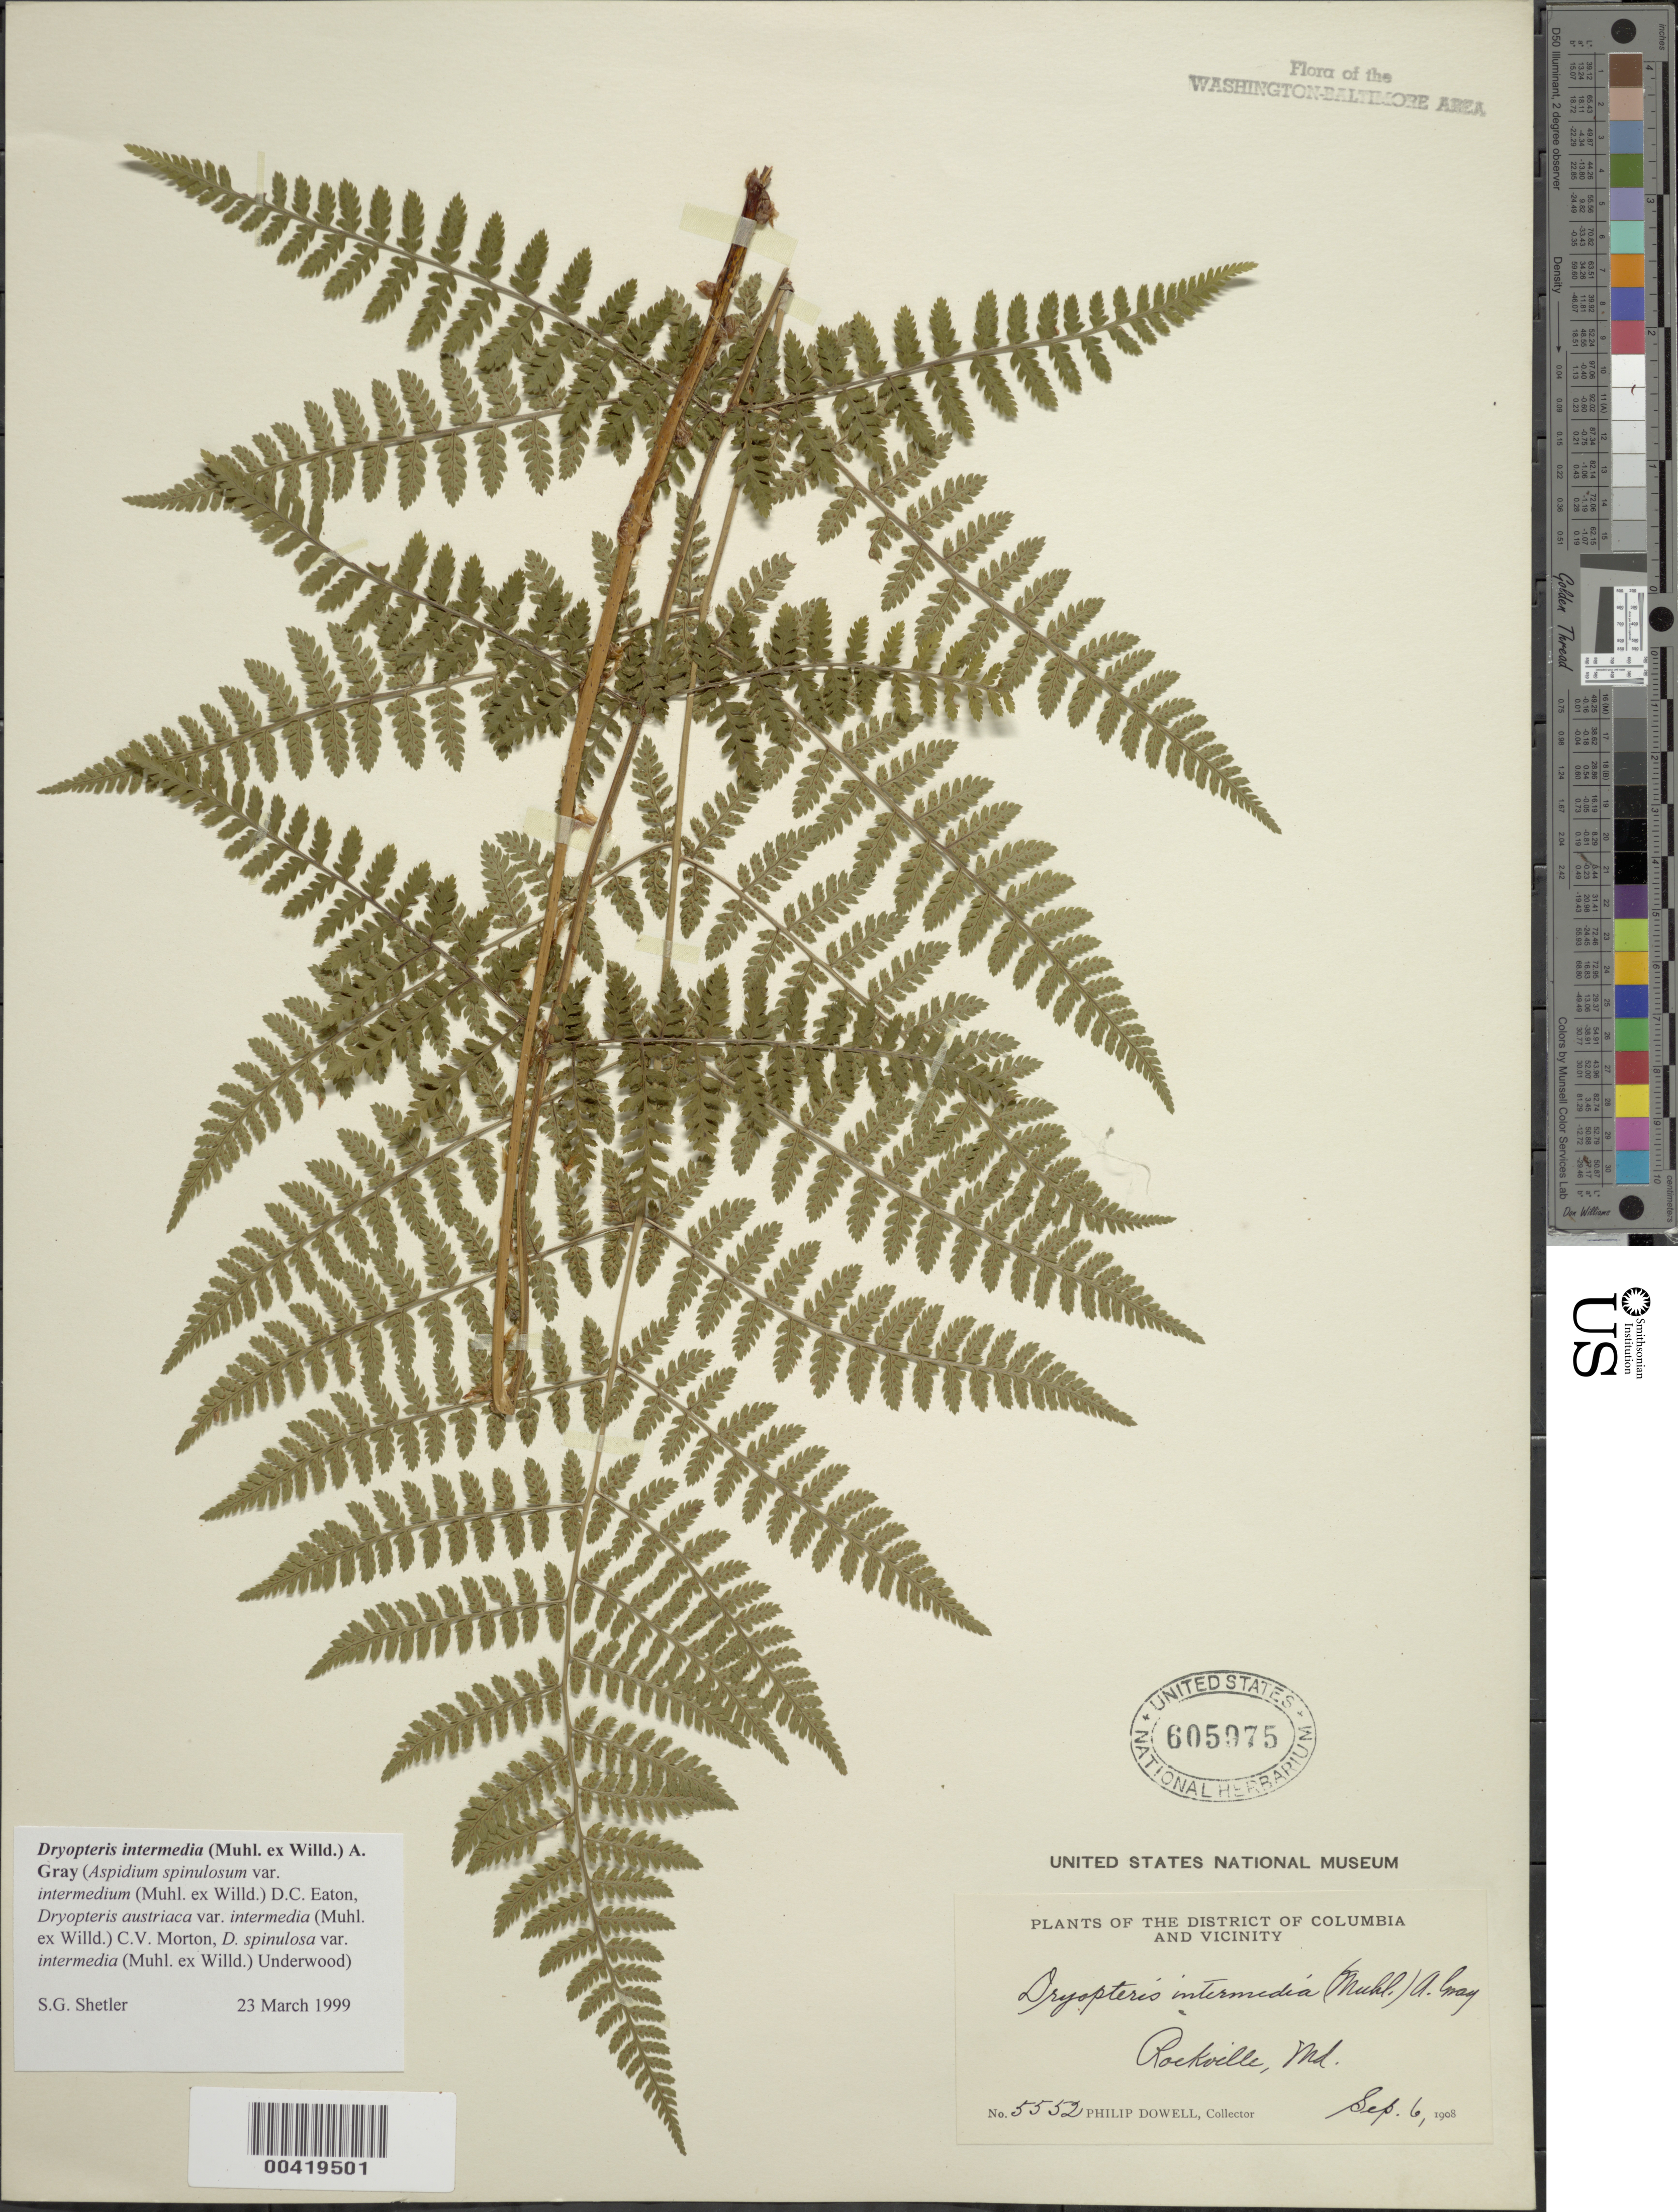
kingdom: Plantae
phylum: Tracheophyta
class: Polypodiopsida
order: Polypodiales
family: Dryopteridaceae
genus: Dryopteris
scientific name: Dryopteris intermedia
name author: (Muhl.) A. Gray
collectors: P. Dowell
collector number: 5552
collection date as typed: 06 Sep 1908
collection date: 1908-09-06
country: United States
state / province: Maryland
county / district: Montgomery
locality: Rockville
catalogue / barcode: US 605975